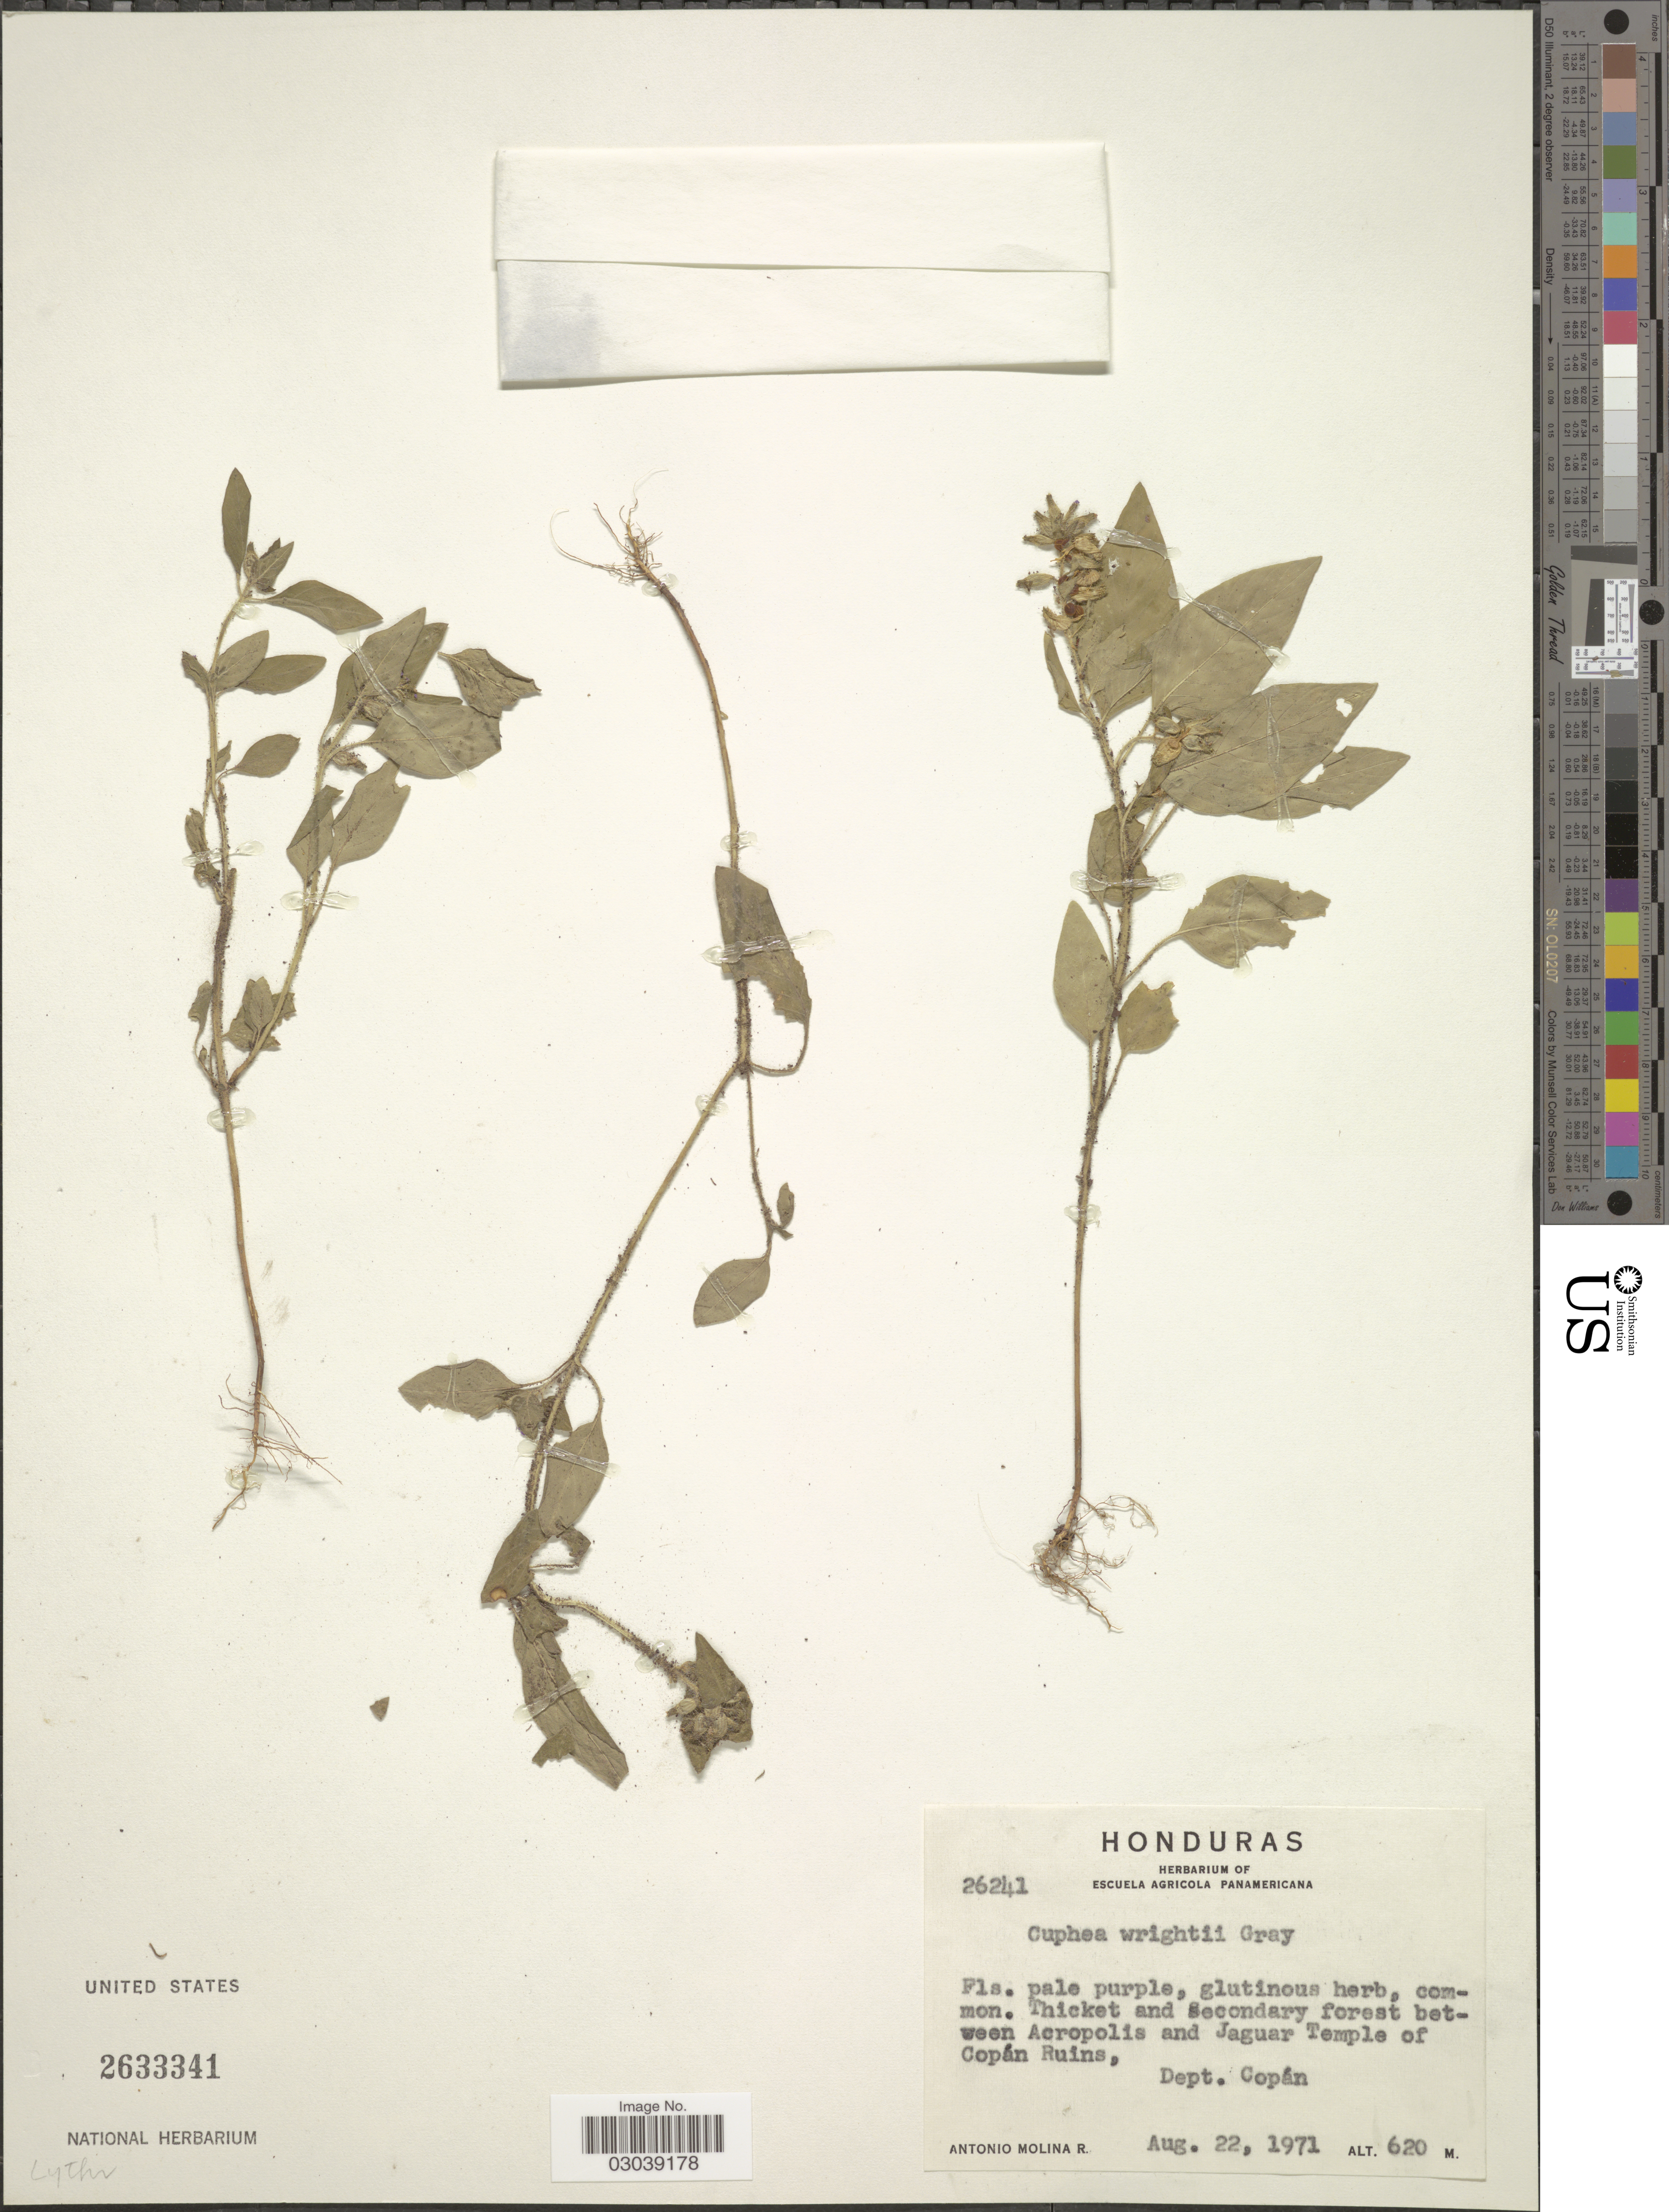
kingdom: Plantae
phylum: Tracheophyta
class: Magnoliopsida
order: Myrtales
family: Lythraceae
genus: Cuphea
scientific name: Cuphea wrightii var. wrightii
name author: A. Gray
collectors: A. Molina R.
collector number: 26241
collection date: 1971-08-22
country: Honduras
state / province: Copán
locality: Between Acropolis and Jaguar Temple of Copán Ruins. Dept. Copán.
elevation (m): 620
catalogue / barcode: US 2633341